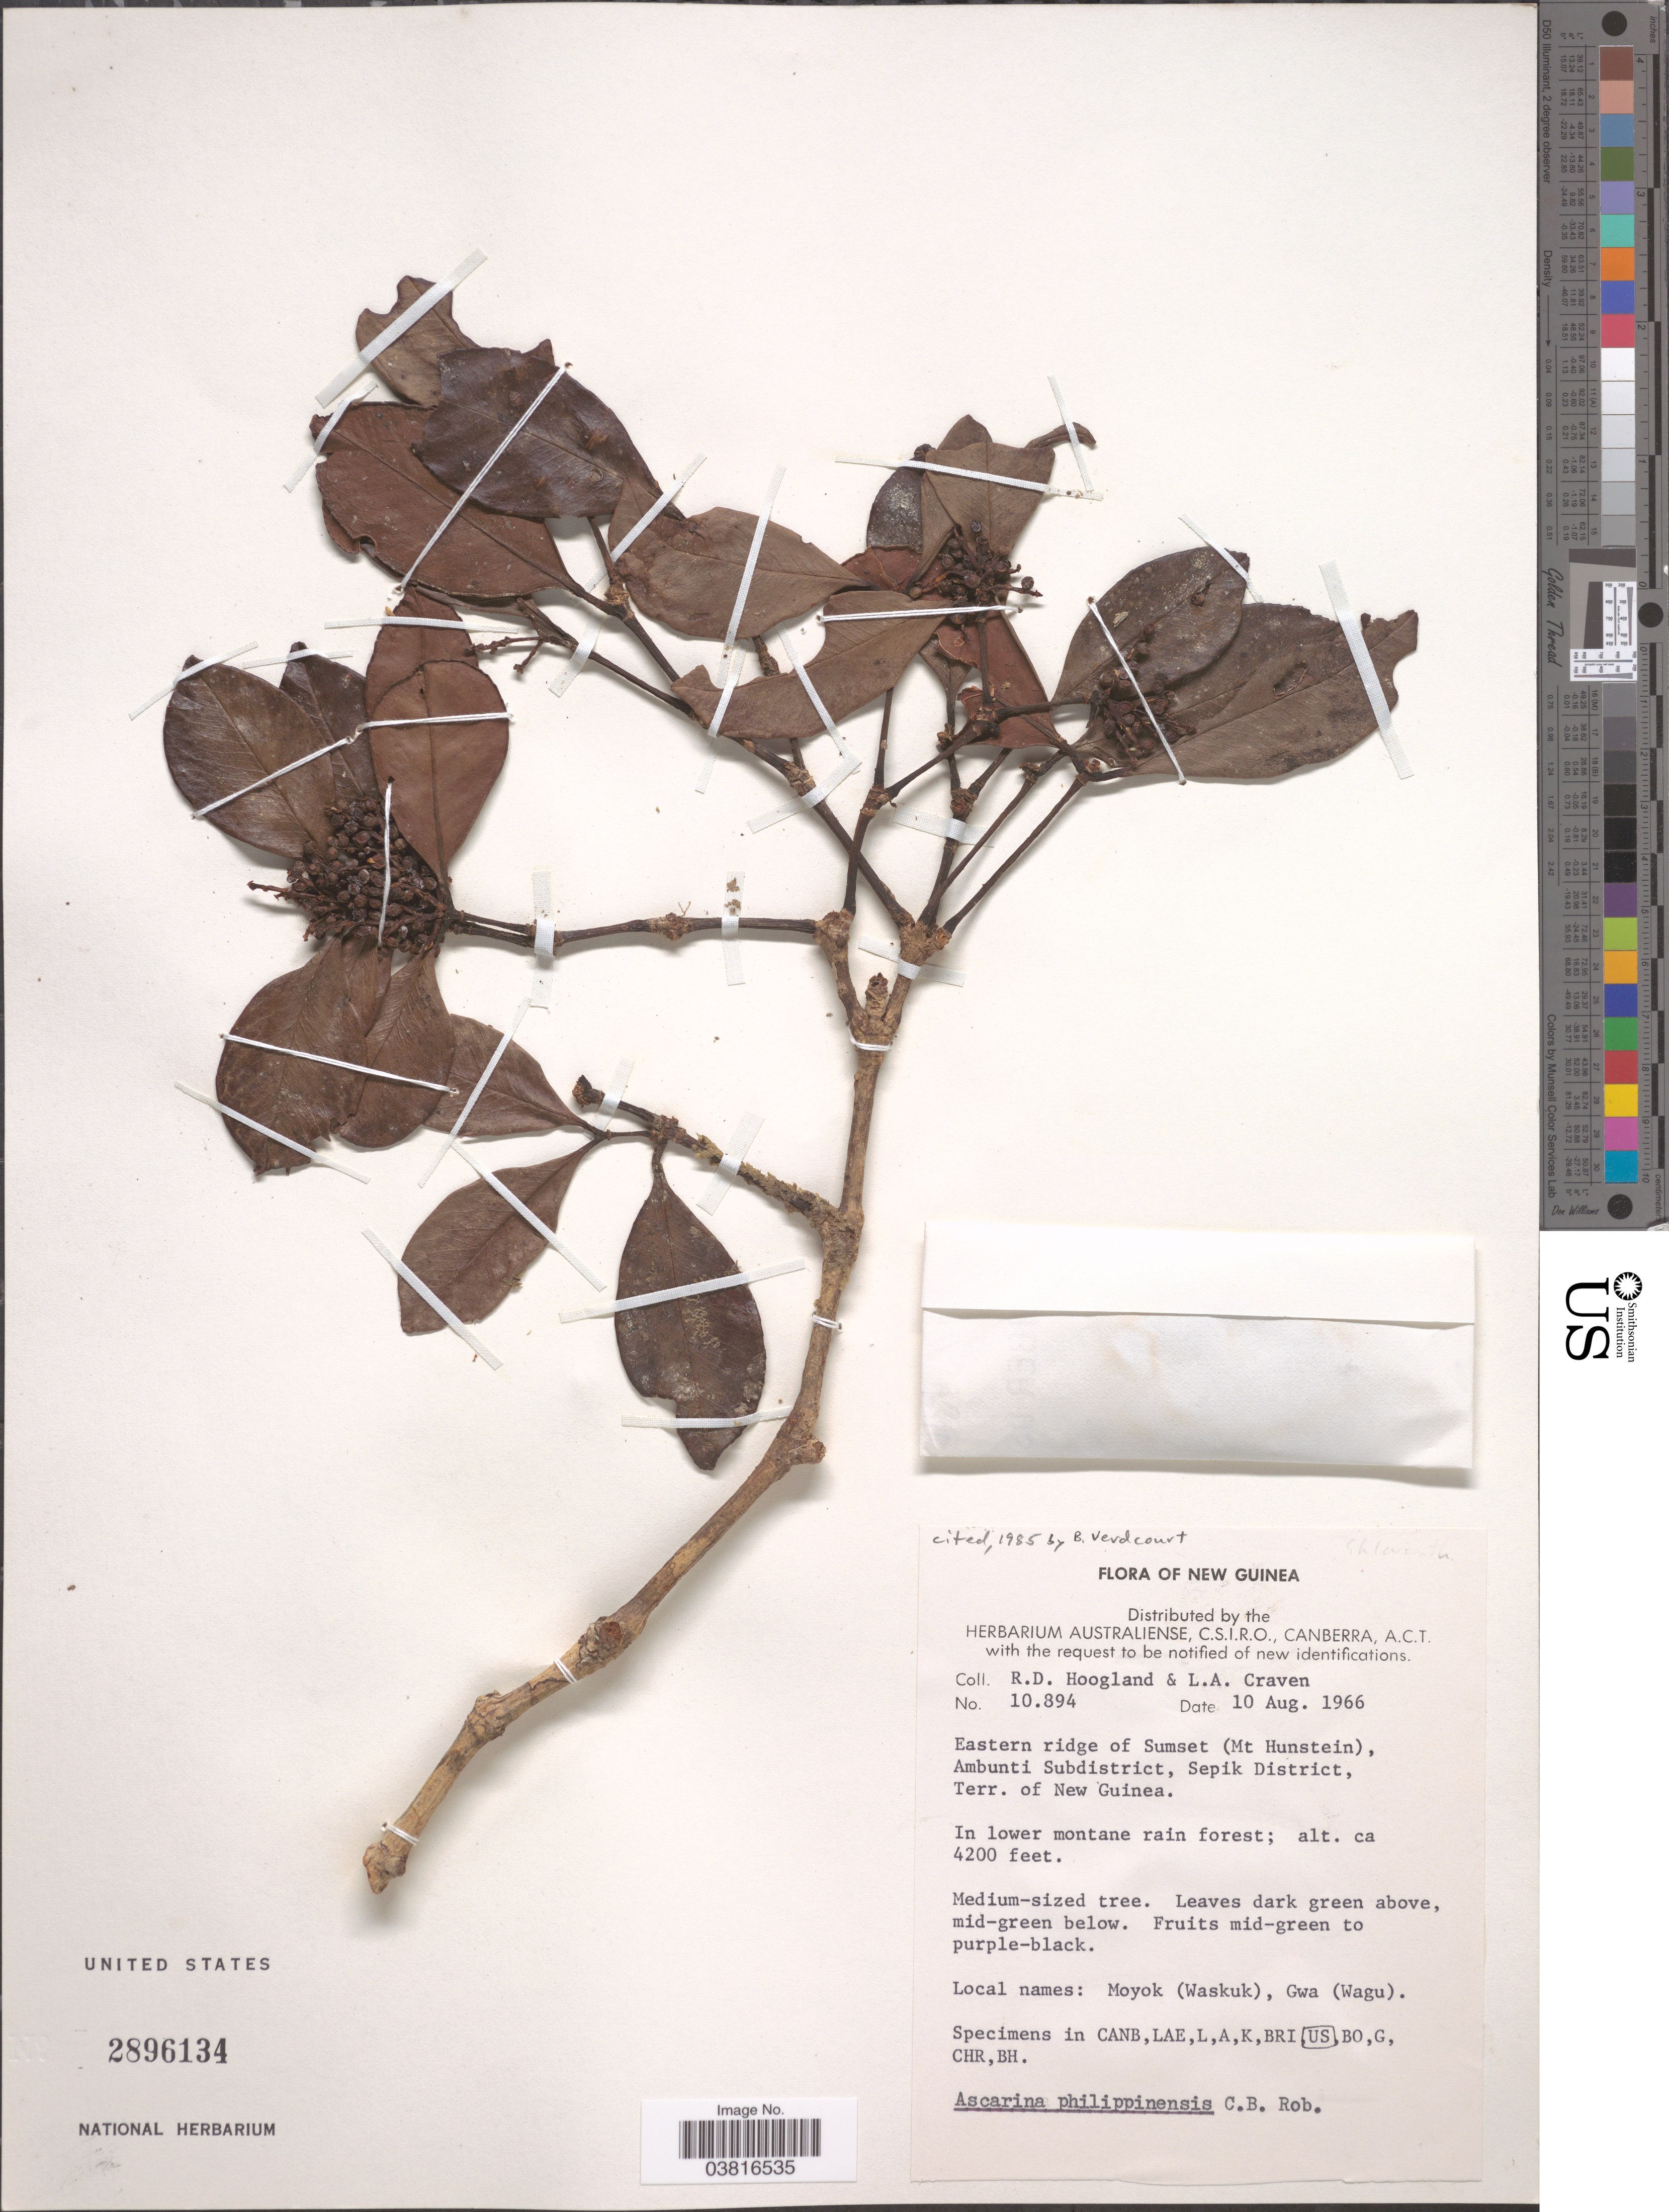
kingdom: Plantae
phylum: Tracheophyta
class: Magnoliopsida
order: Chloranthales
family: Chloranthaceae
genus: Ascarina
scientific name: Ascarina philippinensis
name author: C.B. Rob.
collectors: R. Schodde & L. A. Craven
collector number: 10894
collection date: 1966-08-10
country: Papua New Guinea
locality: Eastern ridge of Sumset (Mt Hunstein), Ambunti Subdistrict, Sepik District, Terr. of New Guinea.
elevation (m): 1280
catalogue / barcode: US 2896134